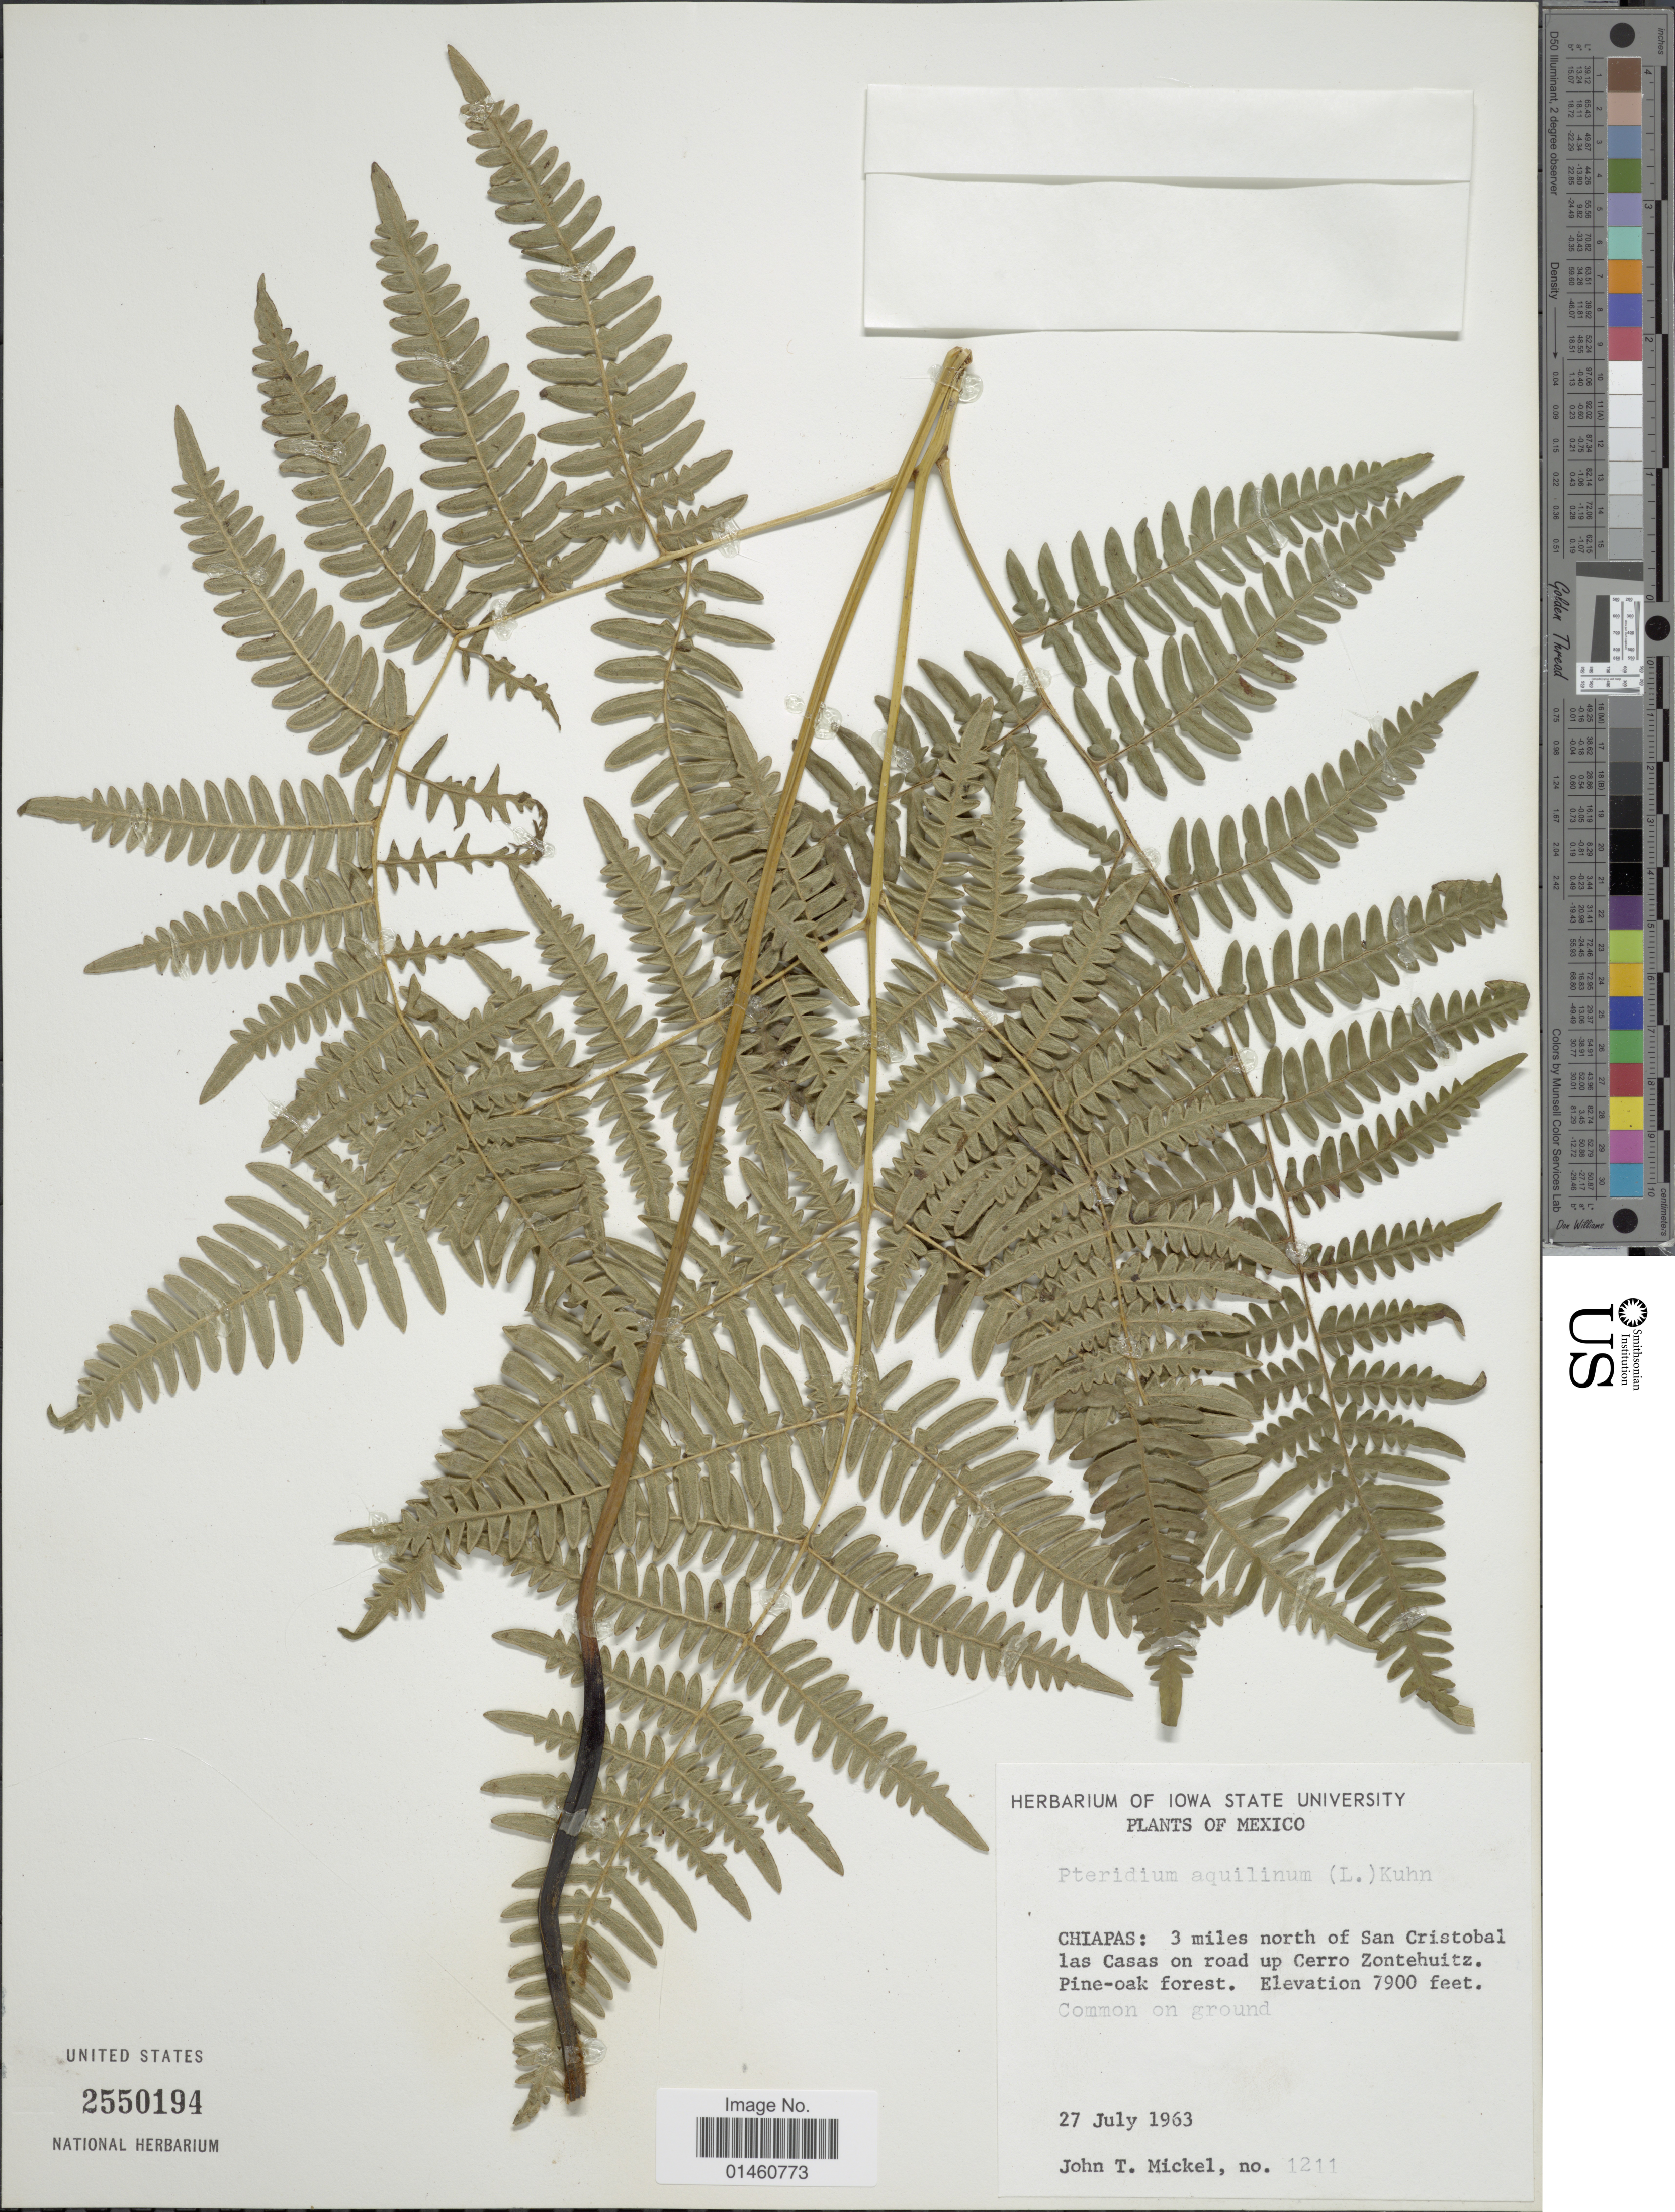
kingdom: Plantae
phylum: Tracheophyta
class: Polypodiopsida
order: Polypodiales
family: Dennstaedtiaceae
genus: Pteridium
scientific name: Pteridium aquilinum var. feei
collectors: J. T. Mickel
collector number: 1211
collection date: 1963-07-27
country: Mexico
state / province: Chiapas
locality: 3 miles north of San Cristobal las Casas on road up Cerro Zontehuitz.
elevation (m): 2408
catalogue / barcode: US 2550194